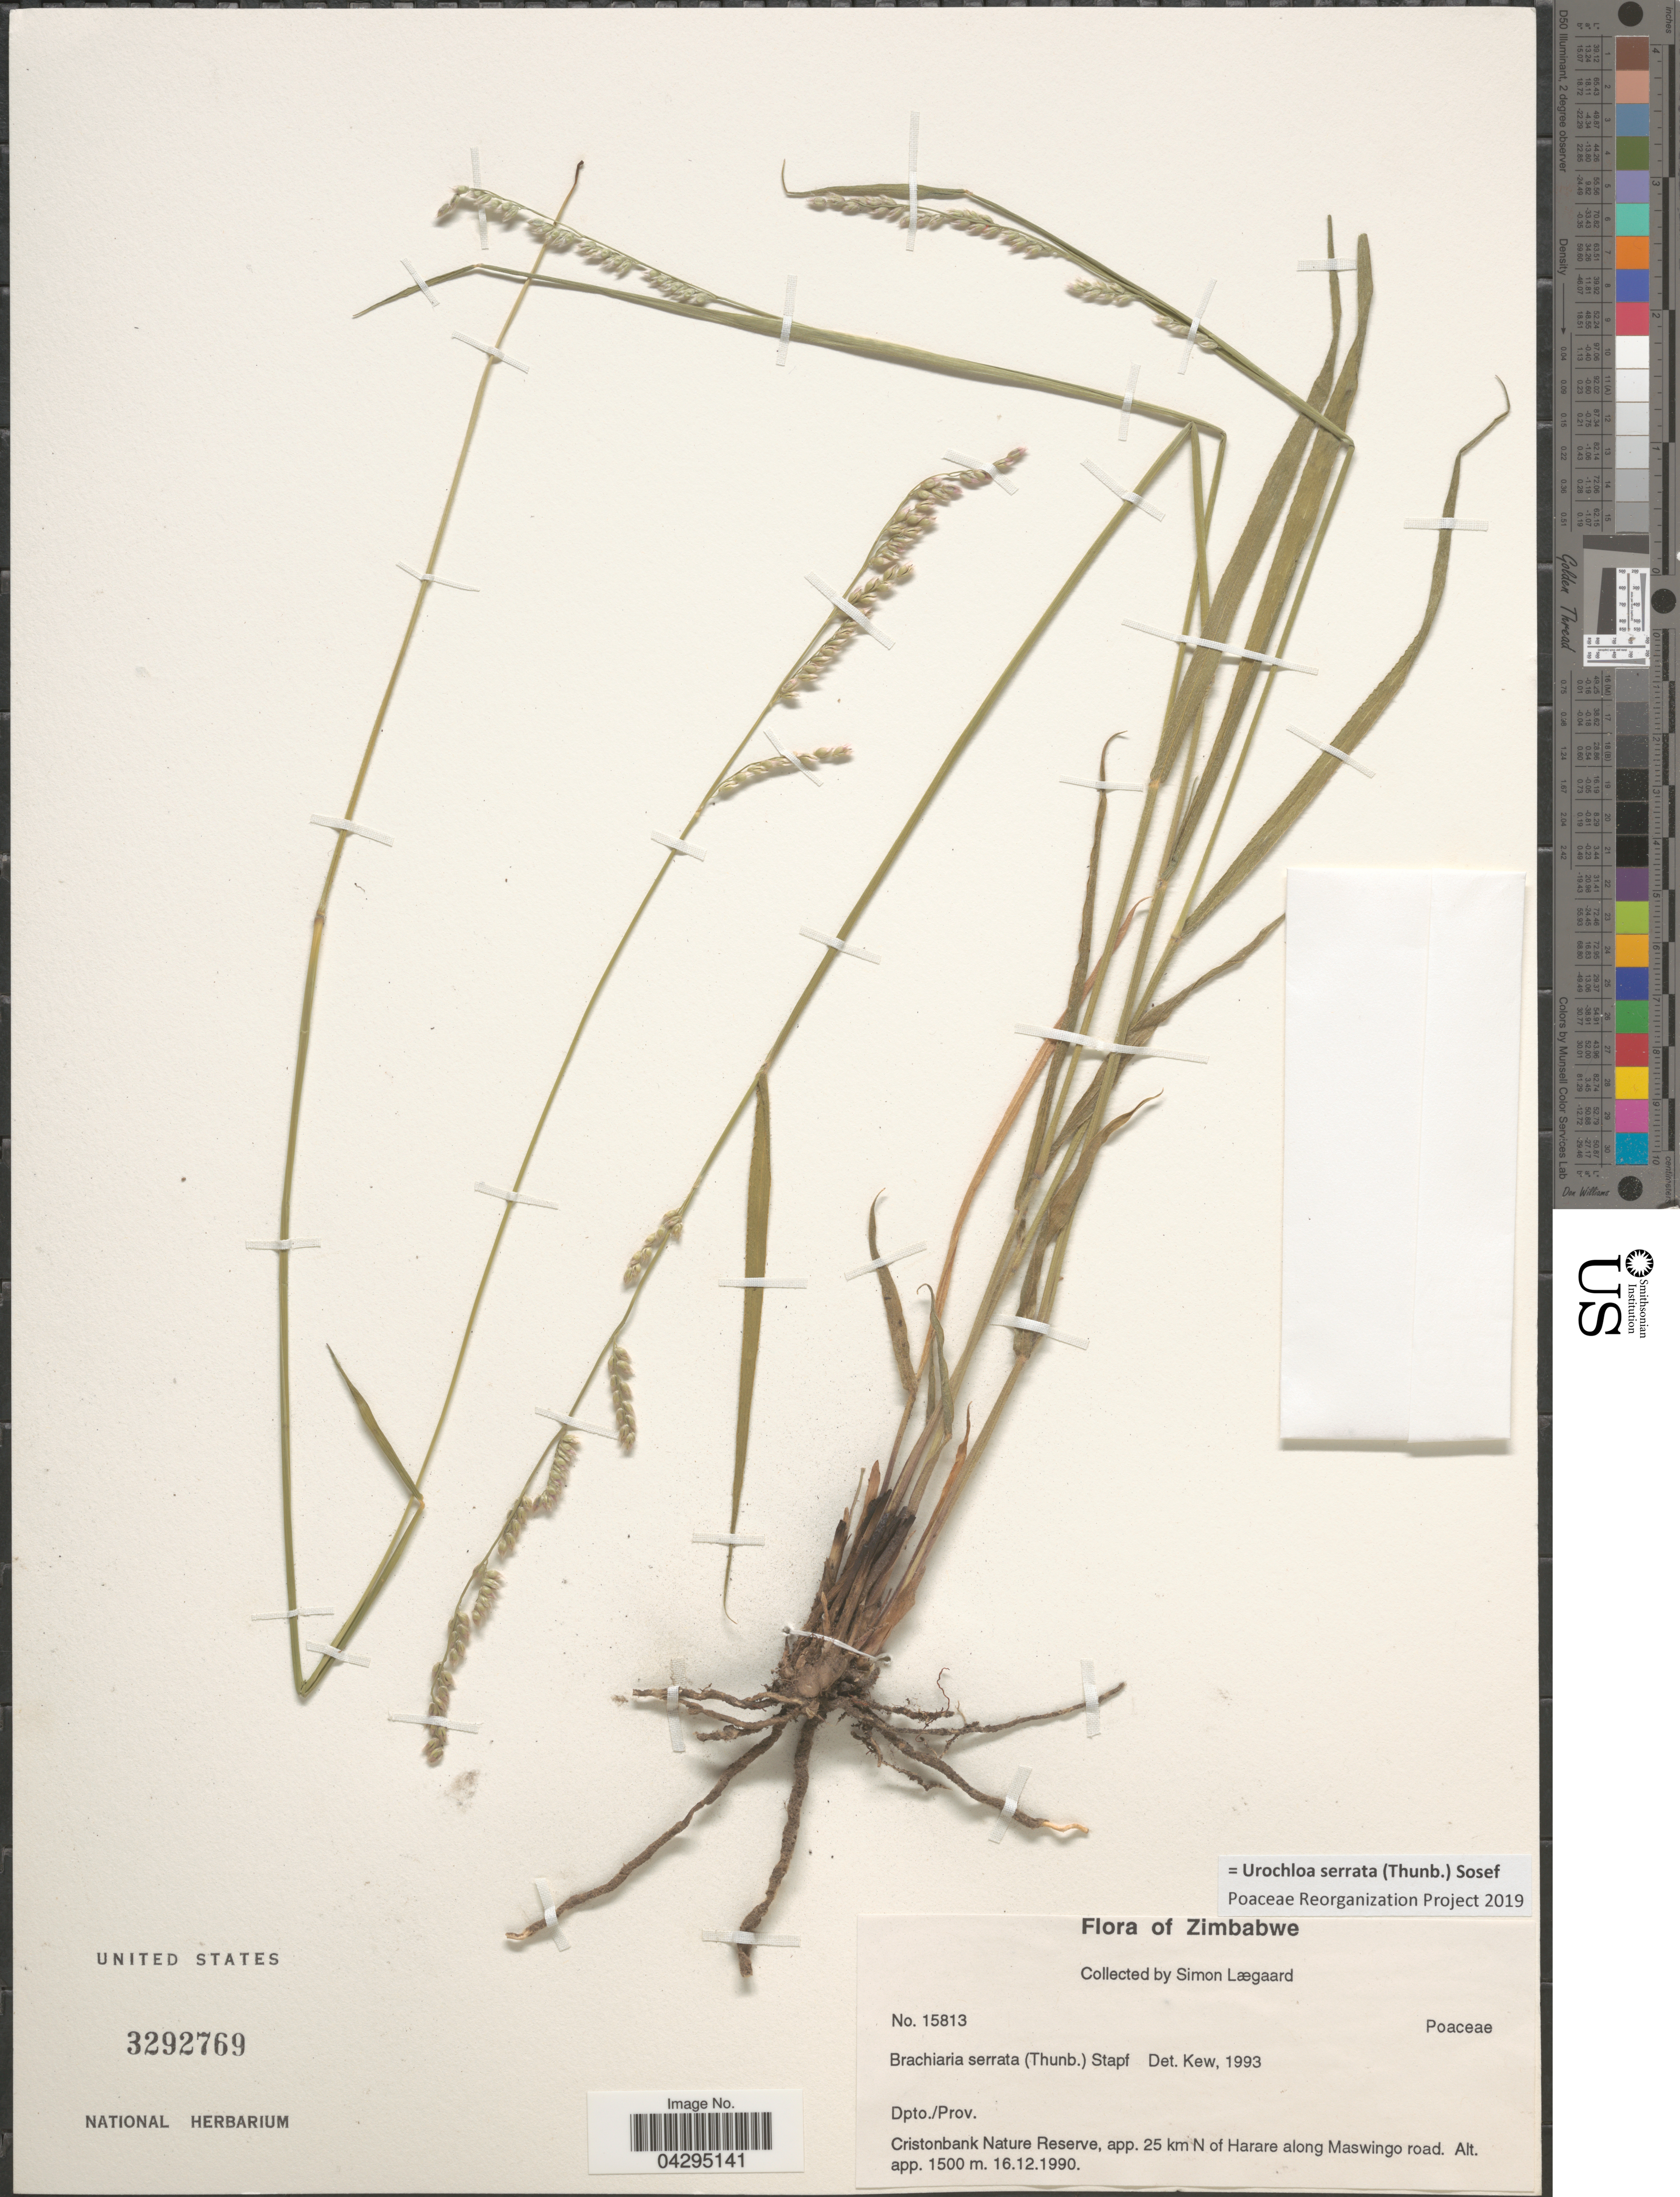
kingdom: Plantae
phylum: Tracheophyta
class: Liliopsida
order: Poales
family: Poaceae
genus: Urochloa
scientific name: Urochloa serrata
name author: (Thunb.) Sosef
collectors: S. Lægaard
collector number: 15813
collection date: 1990-12-16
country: Zimbabwe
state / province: Harare (city)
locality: Dpto./Prov. Cristonbank Nature Reserve, app. 25 km N of Harare along Maswingo road.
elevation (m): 1500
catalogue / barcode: US 3292769